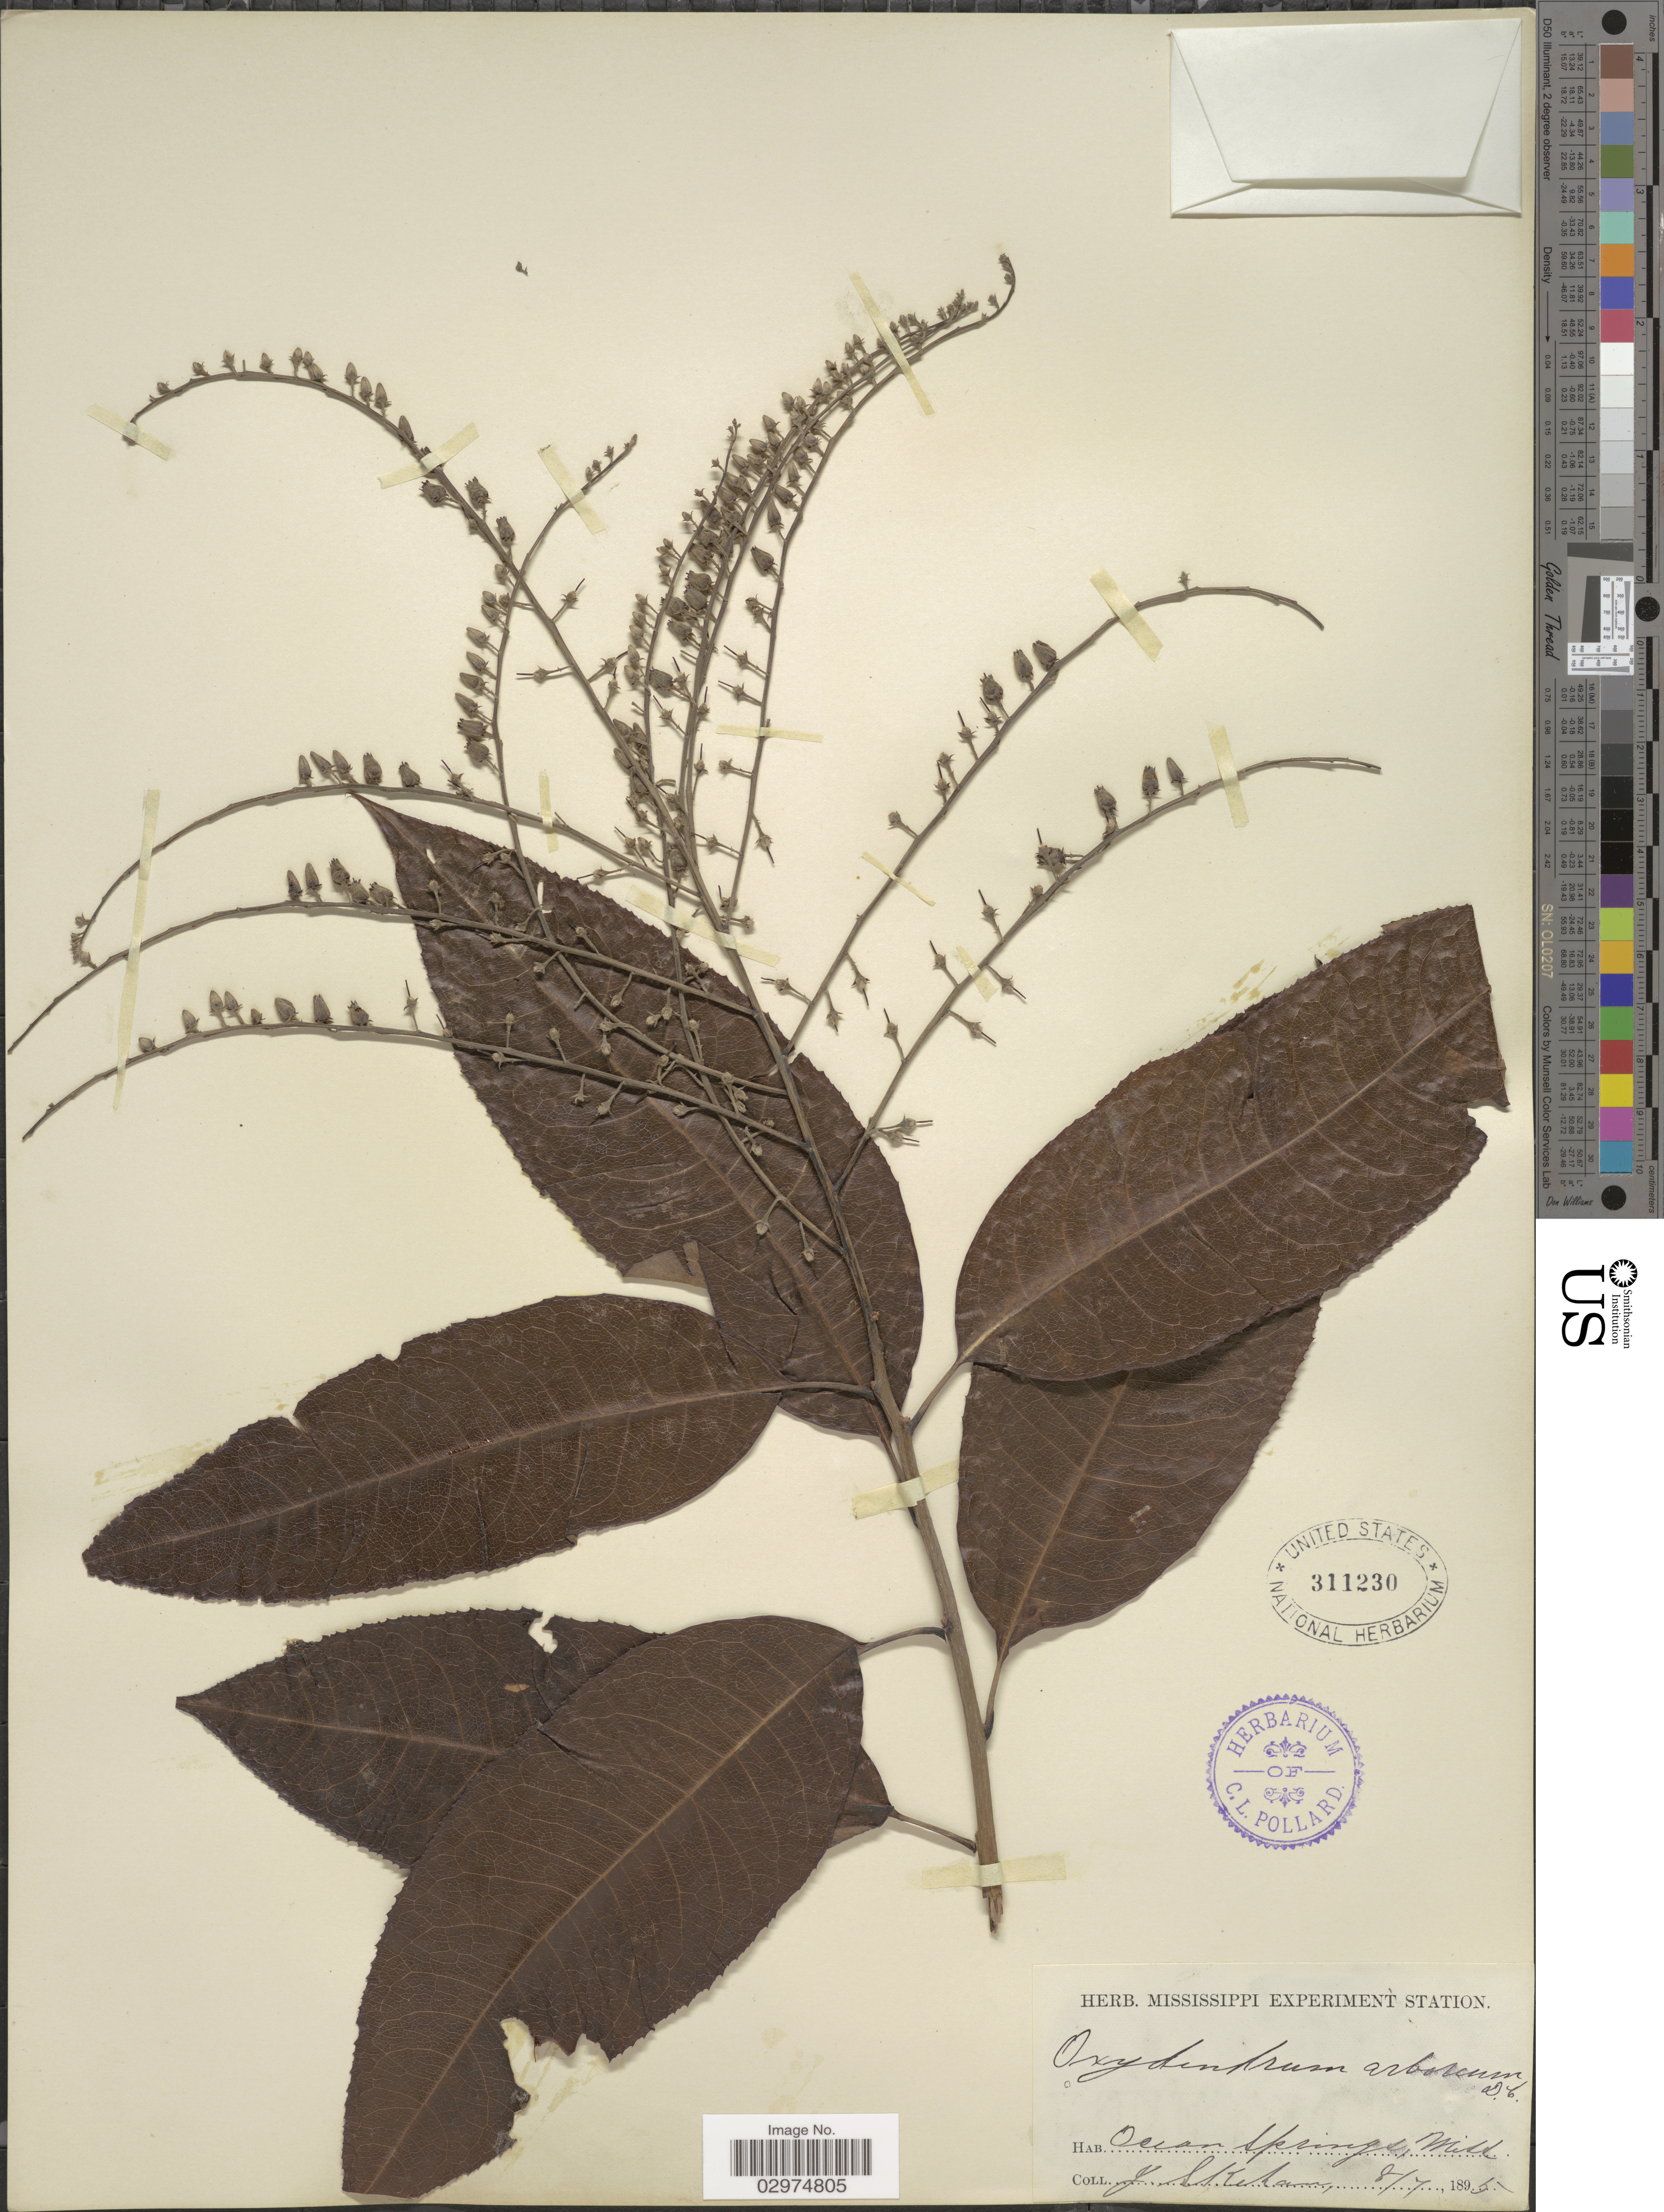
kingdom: Plantae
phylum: Tracheophyta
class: Magnoliopsida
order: Ericales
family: Ericaceae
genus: Oxydendrum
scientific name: Oxydendrum arboreum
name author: (L.) DC.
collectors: J. Skehan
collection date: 1895-08-07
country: United States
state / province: Mississippi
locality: Ocean Springs.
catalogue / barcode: US 311230